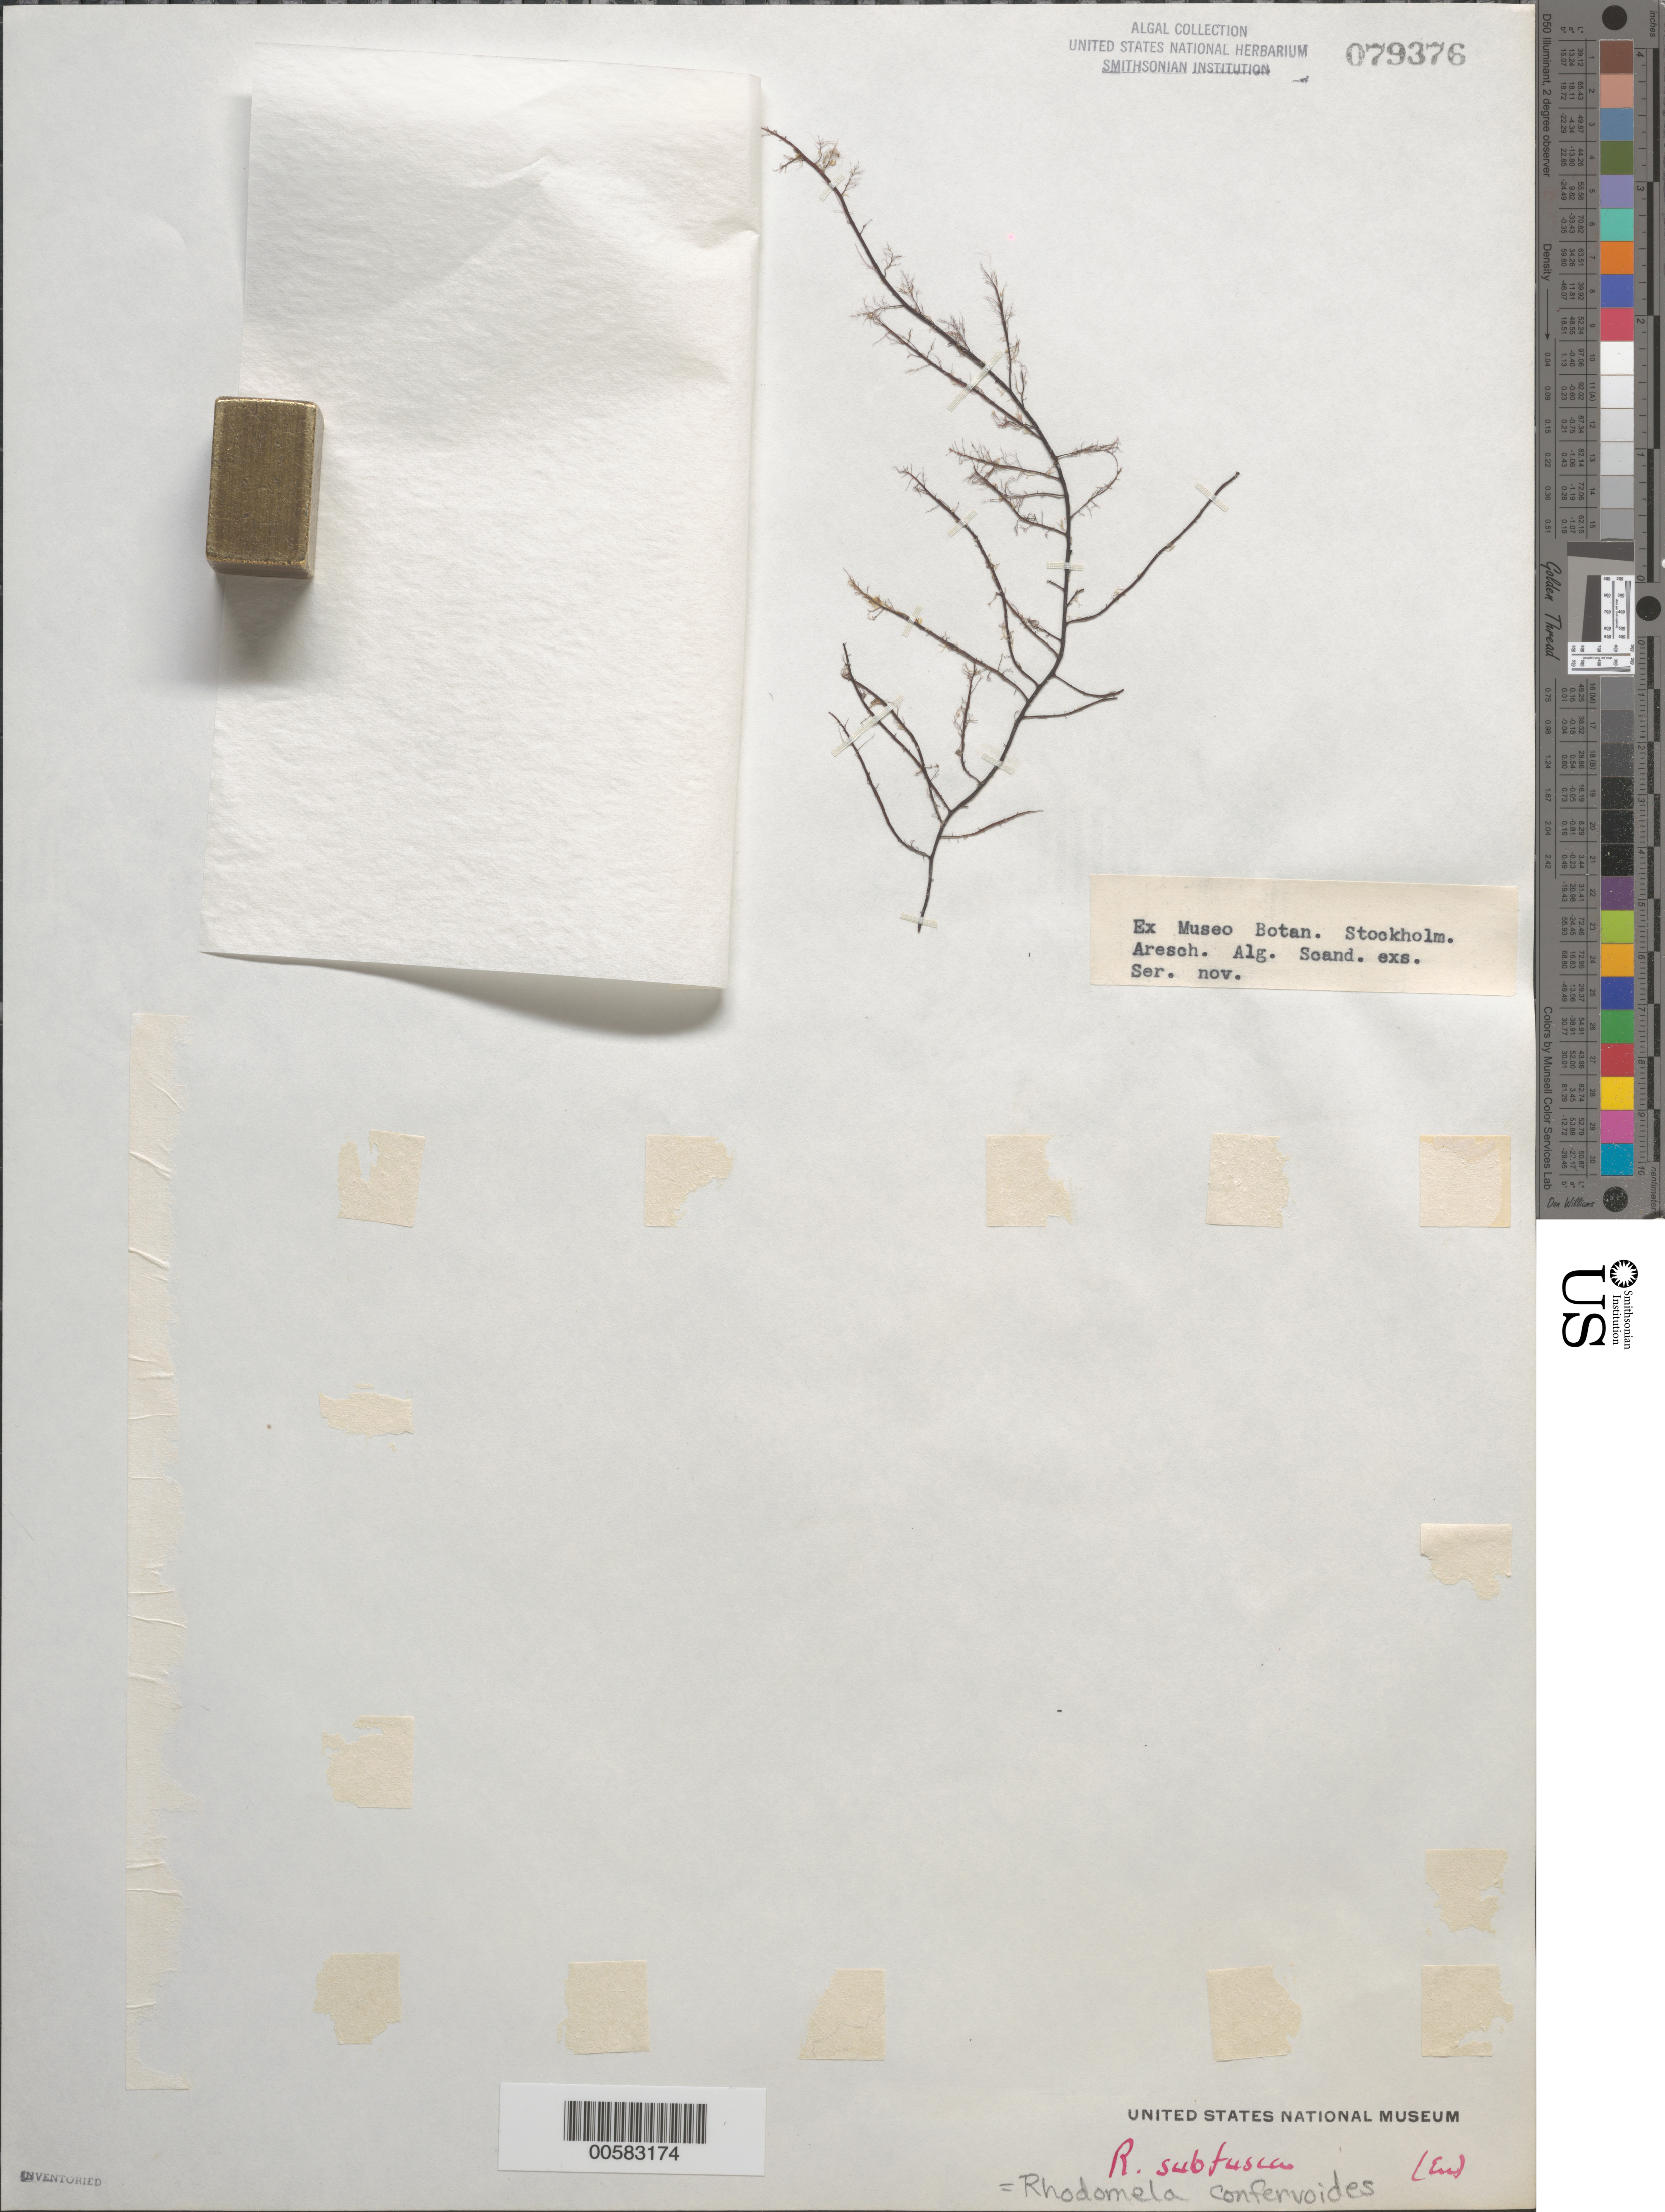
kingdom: Plantae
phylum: Rhodophyta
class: Florideophyceae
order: Ceramiales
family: Rhodomelaceae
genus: Rhodomela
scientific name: Rhodomela confervoides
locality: Scandinavia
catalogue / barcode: US 79376